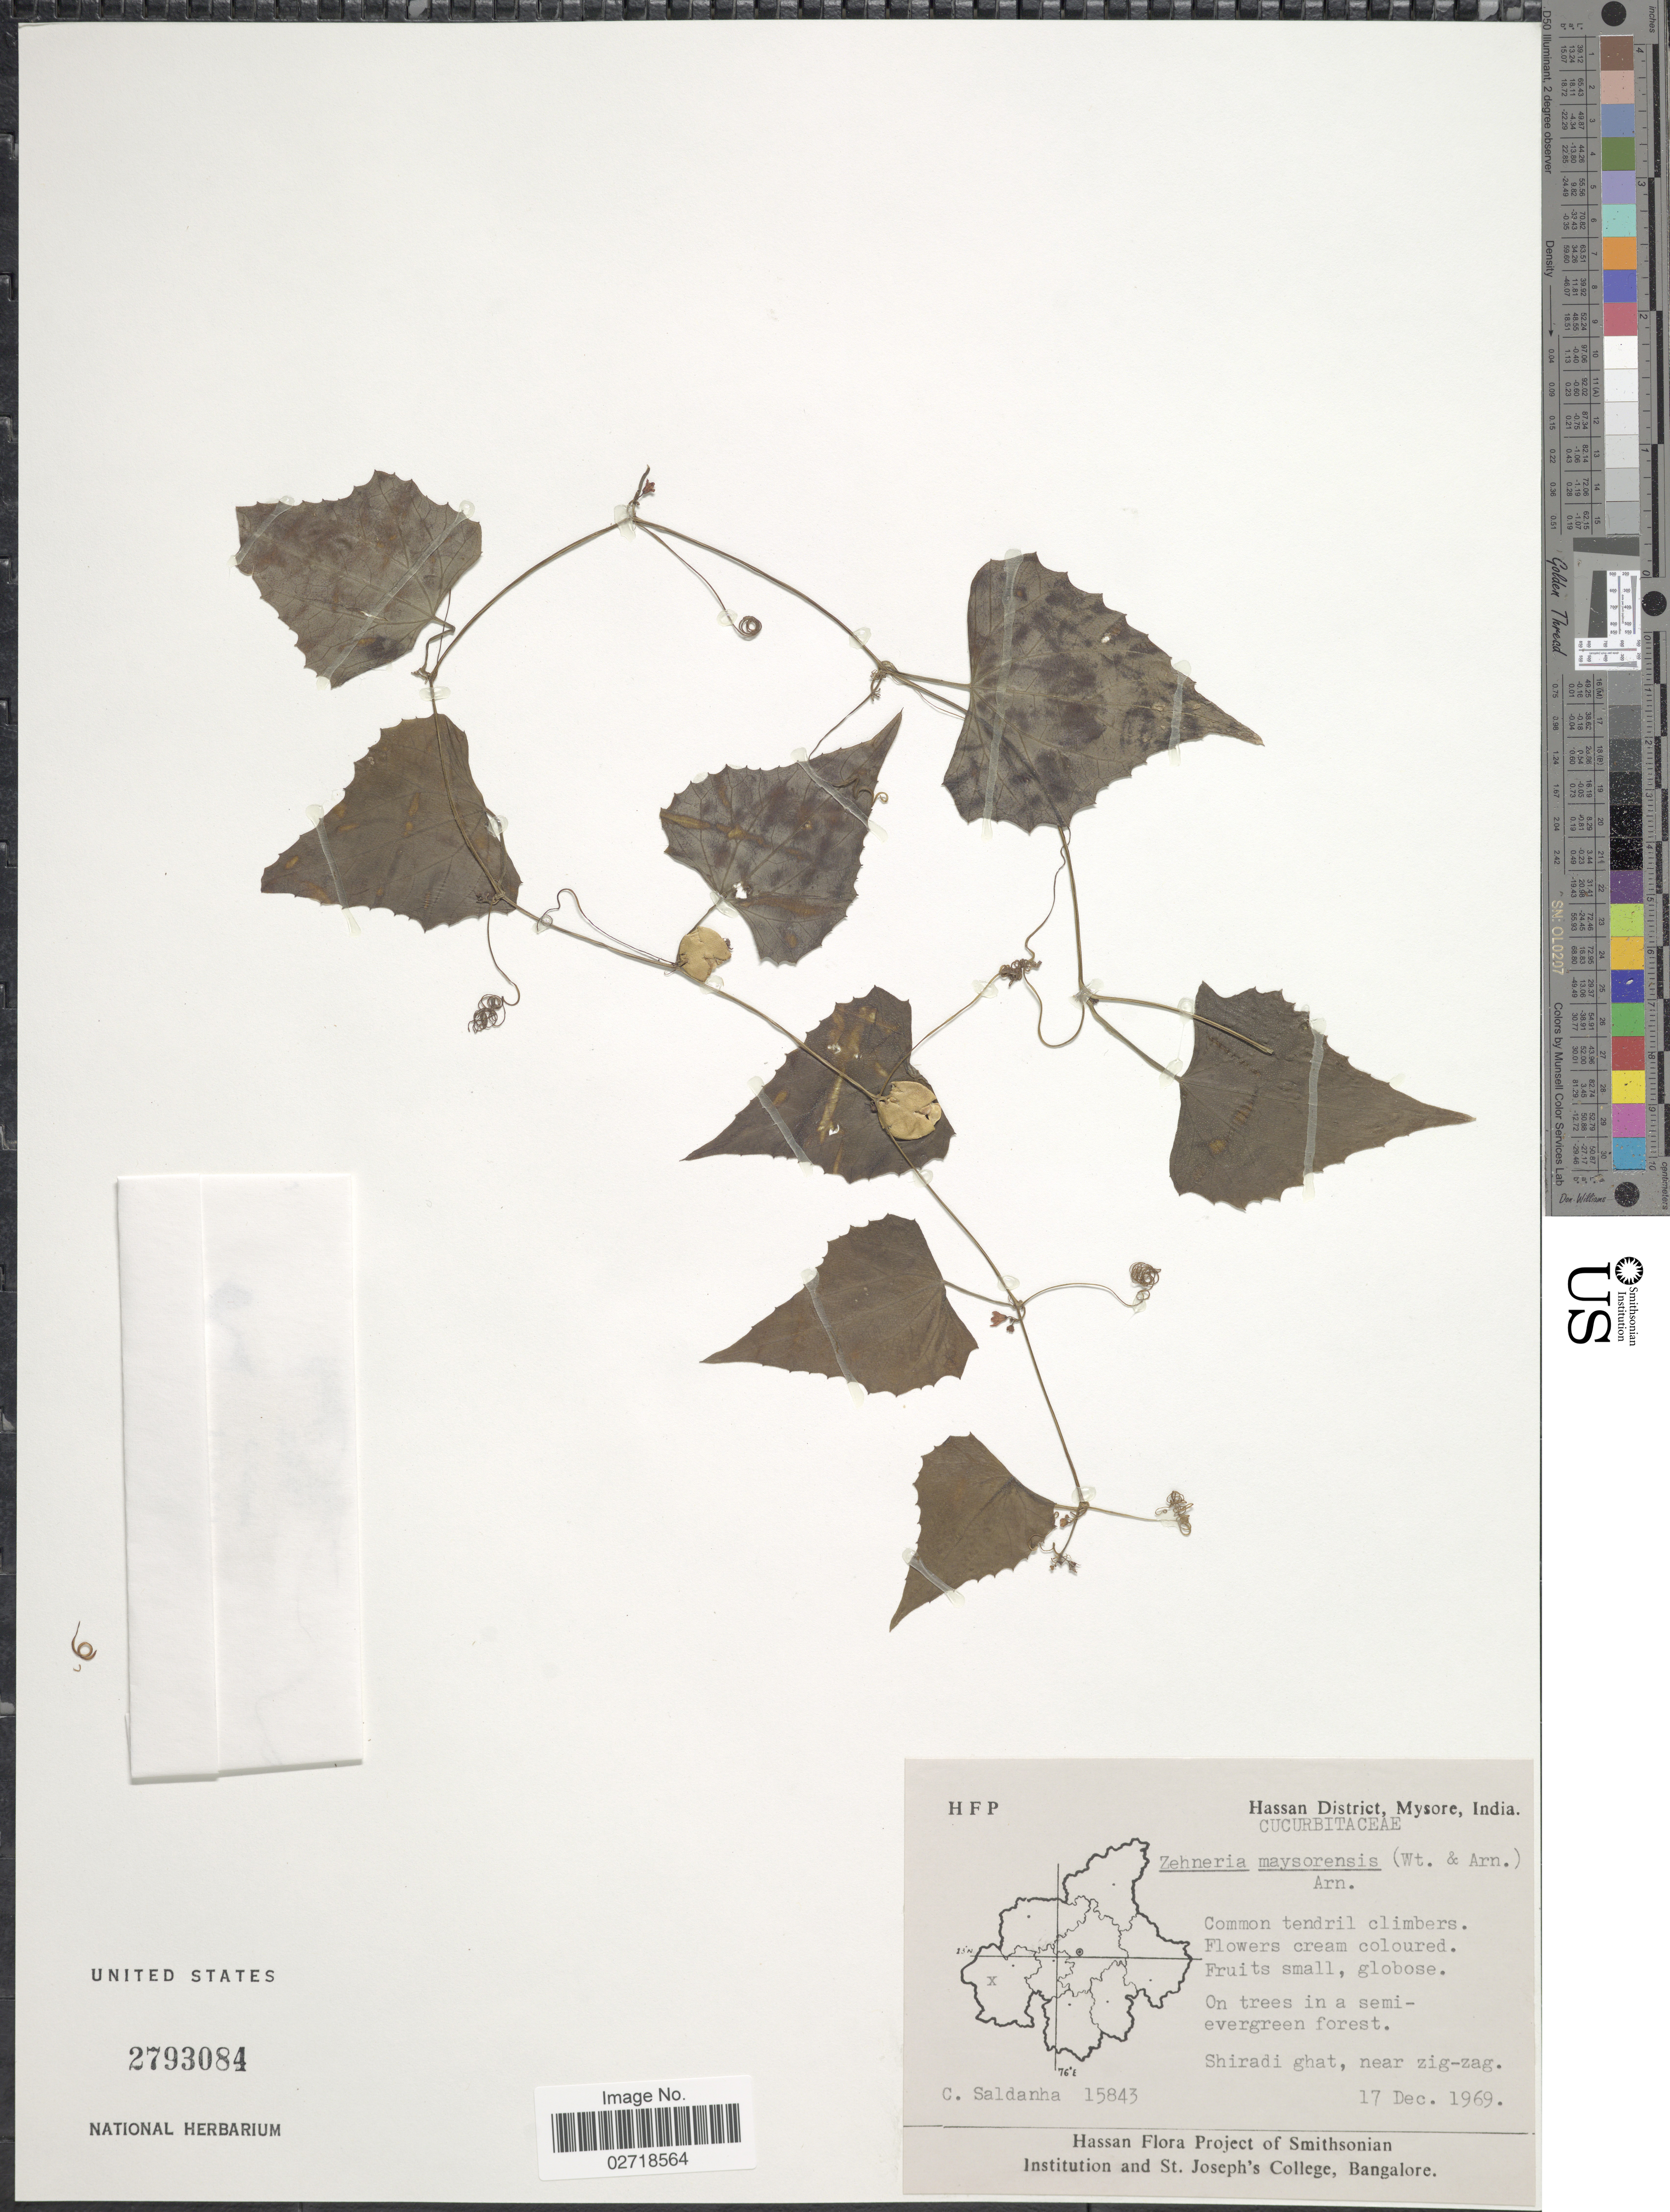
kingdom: Plantae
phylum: Tracheophyta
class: Magnoliopsida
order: Cucurbitales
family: Cucurbitaceae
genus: Zehneria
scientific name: Zehneria maysorensis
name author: (Wight & Arn.) Arn.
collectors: C. Saldanha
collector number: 15843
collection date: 1969-12-17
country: India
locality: Hassan District, Mysore, Shiradi ghat, near zig-zag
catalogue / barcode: US 2793084